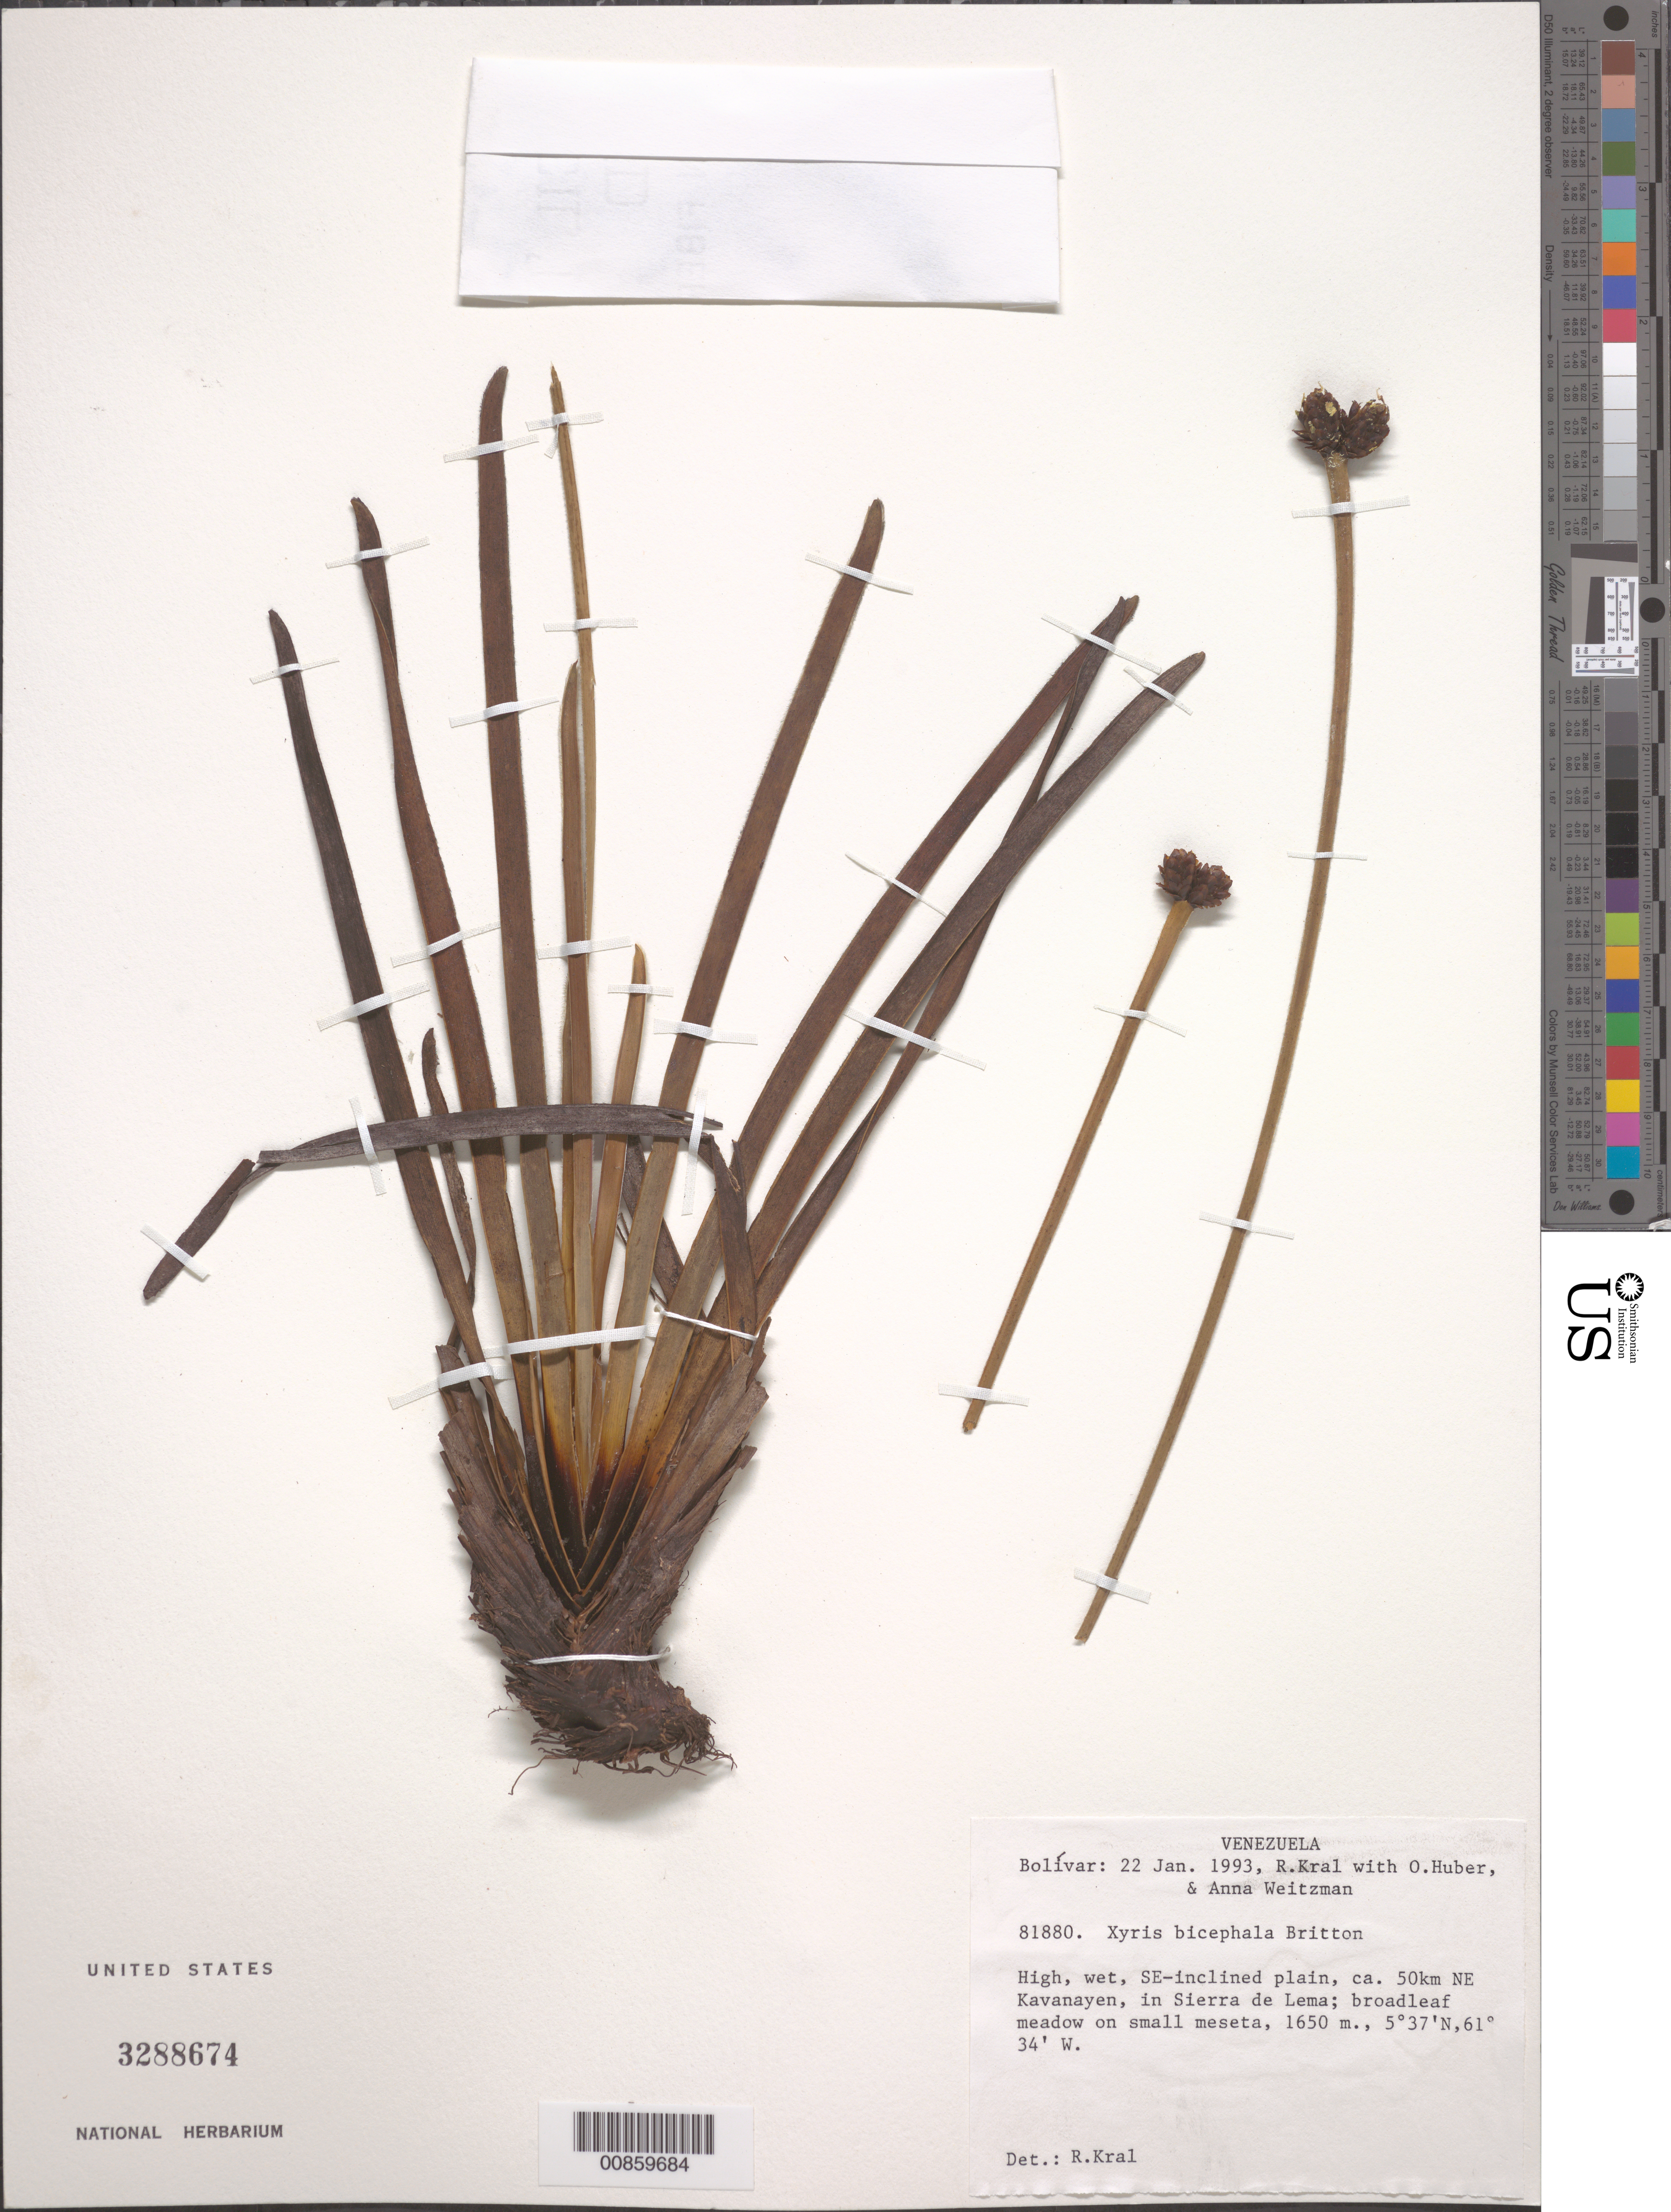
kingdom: Plantae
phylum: Tracheophyta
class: Liliopsida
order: Poales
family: Xyridaceae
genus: Xyris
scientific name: Xyris bicephala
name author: Gleason in Gleason & Killip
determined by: Kral, Robert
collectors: R. Kral, O. Huber & A. L. Weitzman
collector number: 81880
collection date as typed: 22-Jan-93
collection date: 1993-01-22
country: Venezuela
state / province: Bolívar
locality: Sierra de Lema, 50 km NE Kavanayén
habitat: Broadleaf meadow on small meseta; high wet SE inclined plain.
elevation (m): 1650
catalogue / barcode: US 3288674